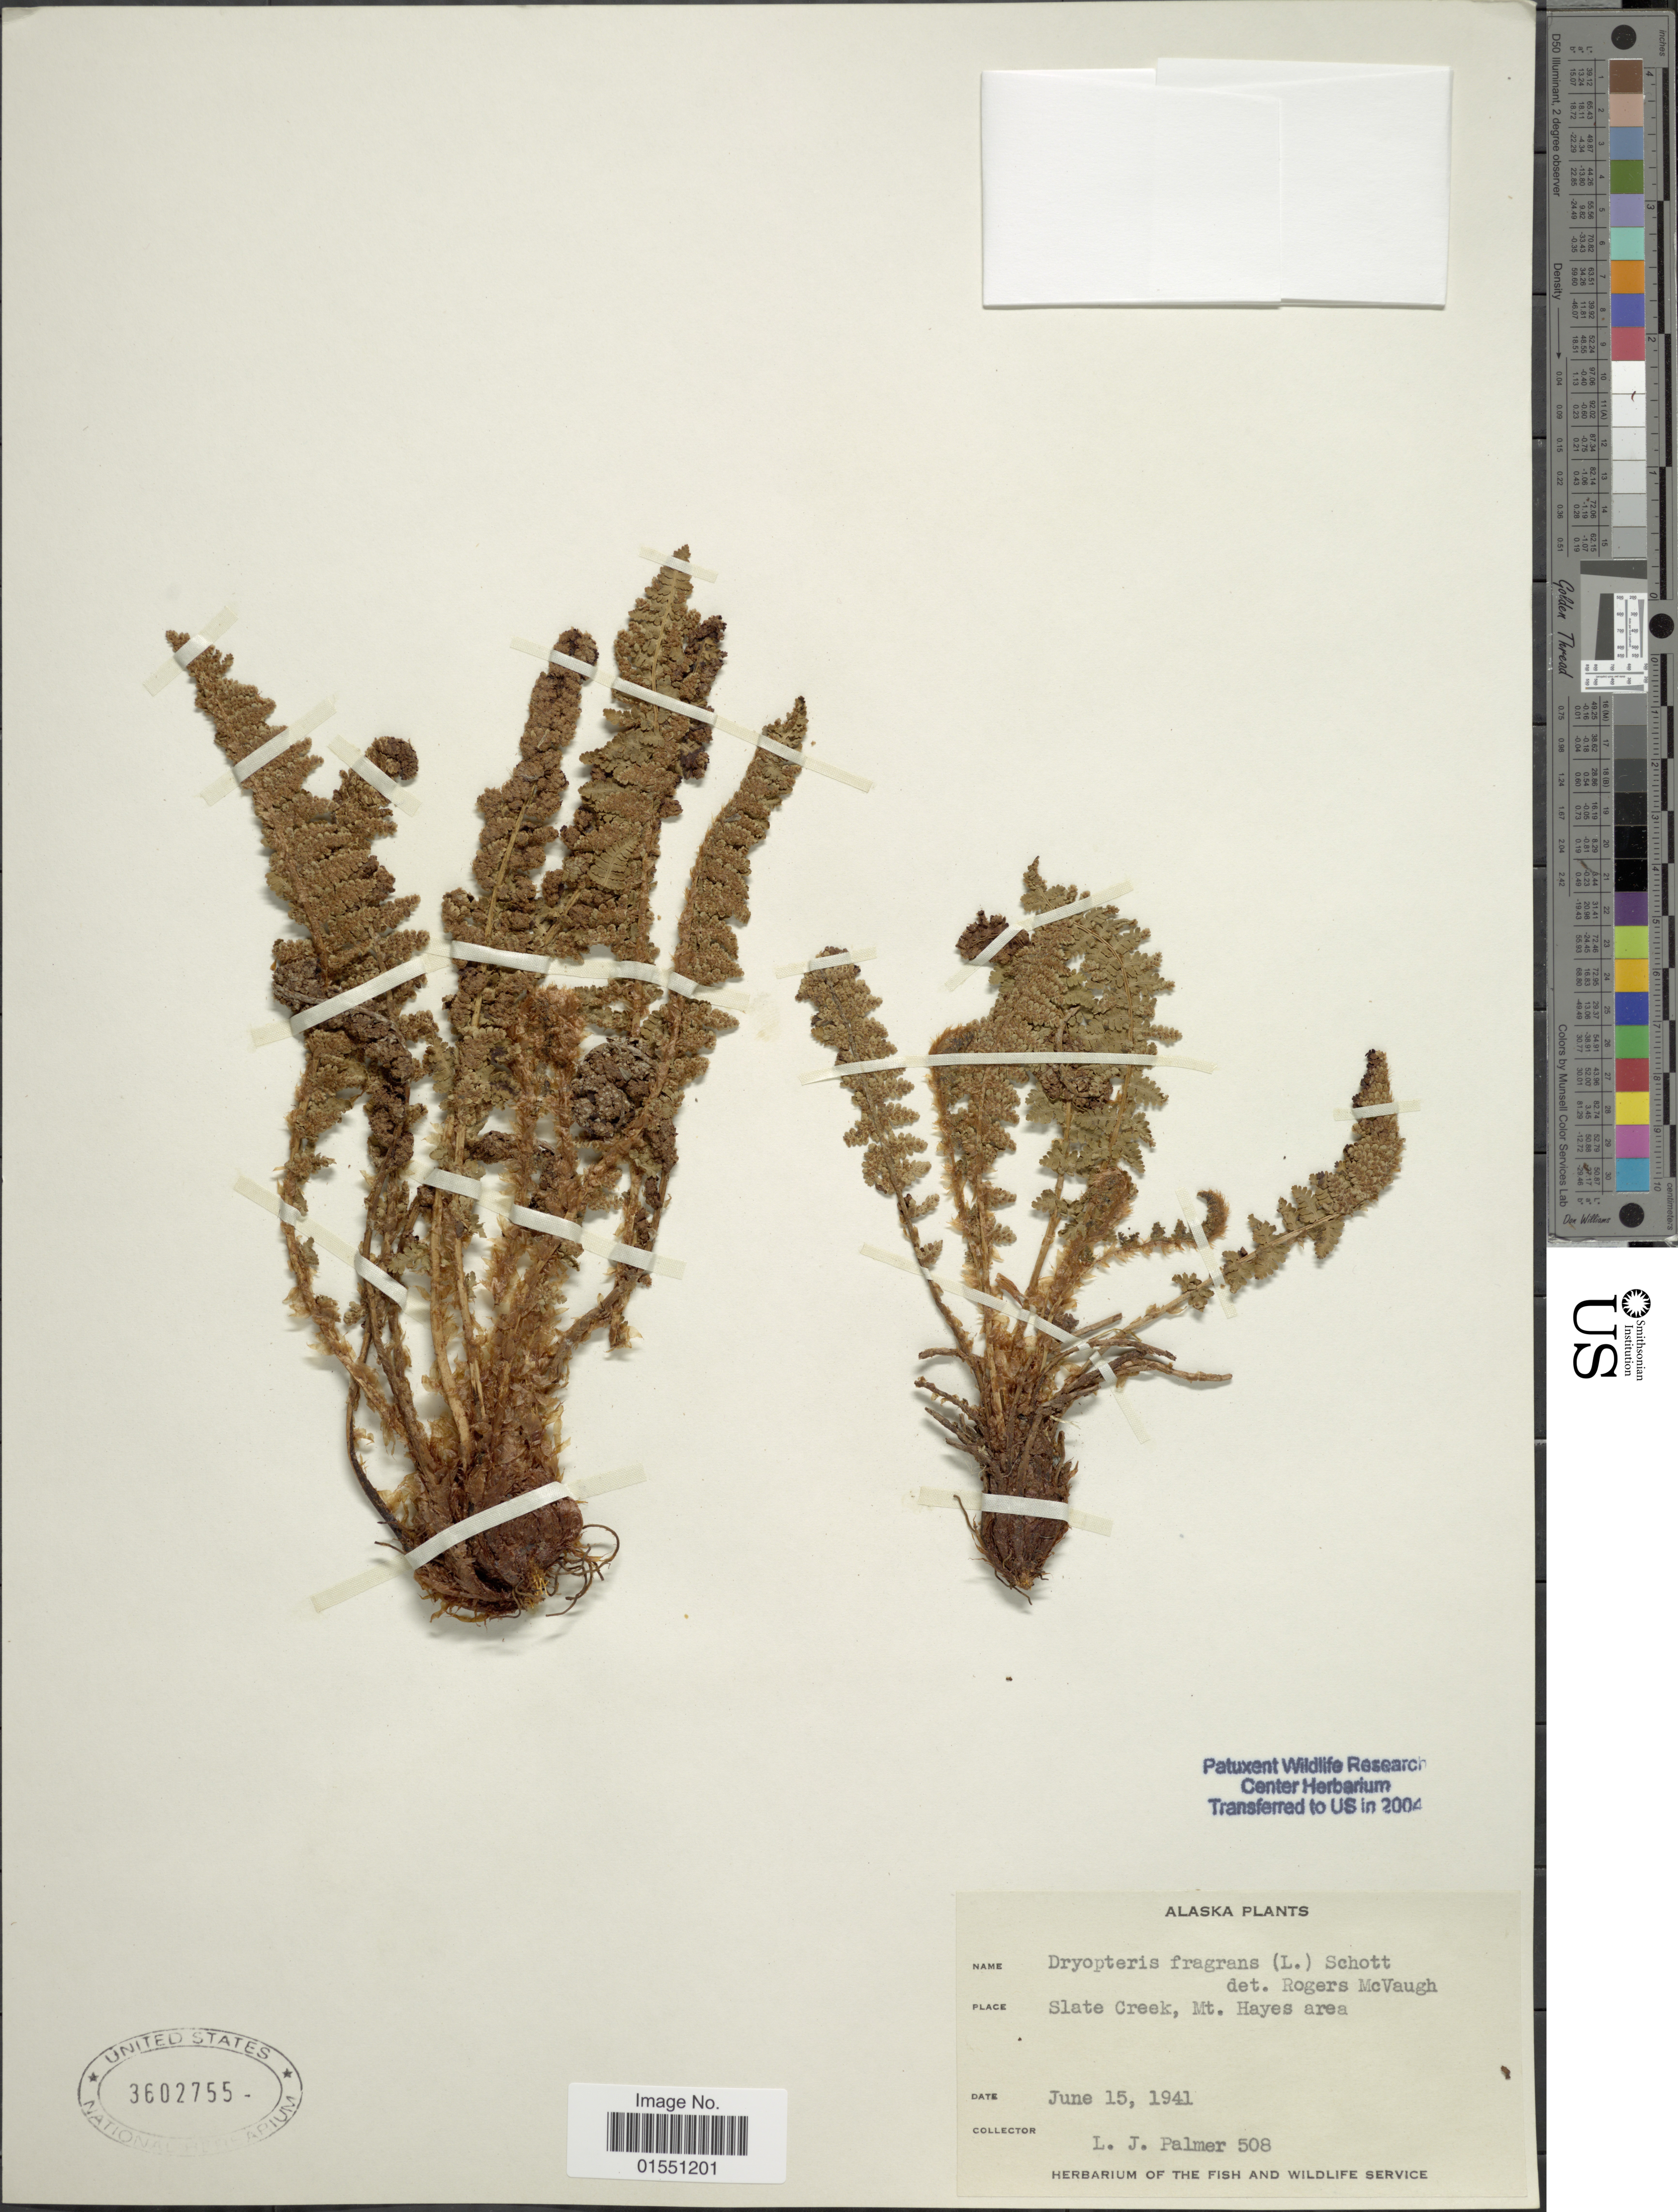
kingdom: Plantae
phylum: Tracheophyta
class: Polypodiopsida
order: Polypodiales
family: Dryopteridaceae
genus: Dryopteris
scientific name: Dryopteris fragrans var. hookeriana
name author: A. Prince ex Weath.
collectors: L. J. Palmer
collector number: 508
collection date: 1941-06-15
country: United States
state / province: Alaska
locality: Slate Creek, Mt. Hayes area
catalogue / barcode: US 3602755